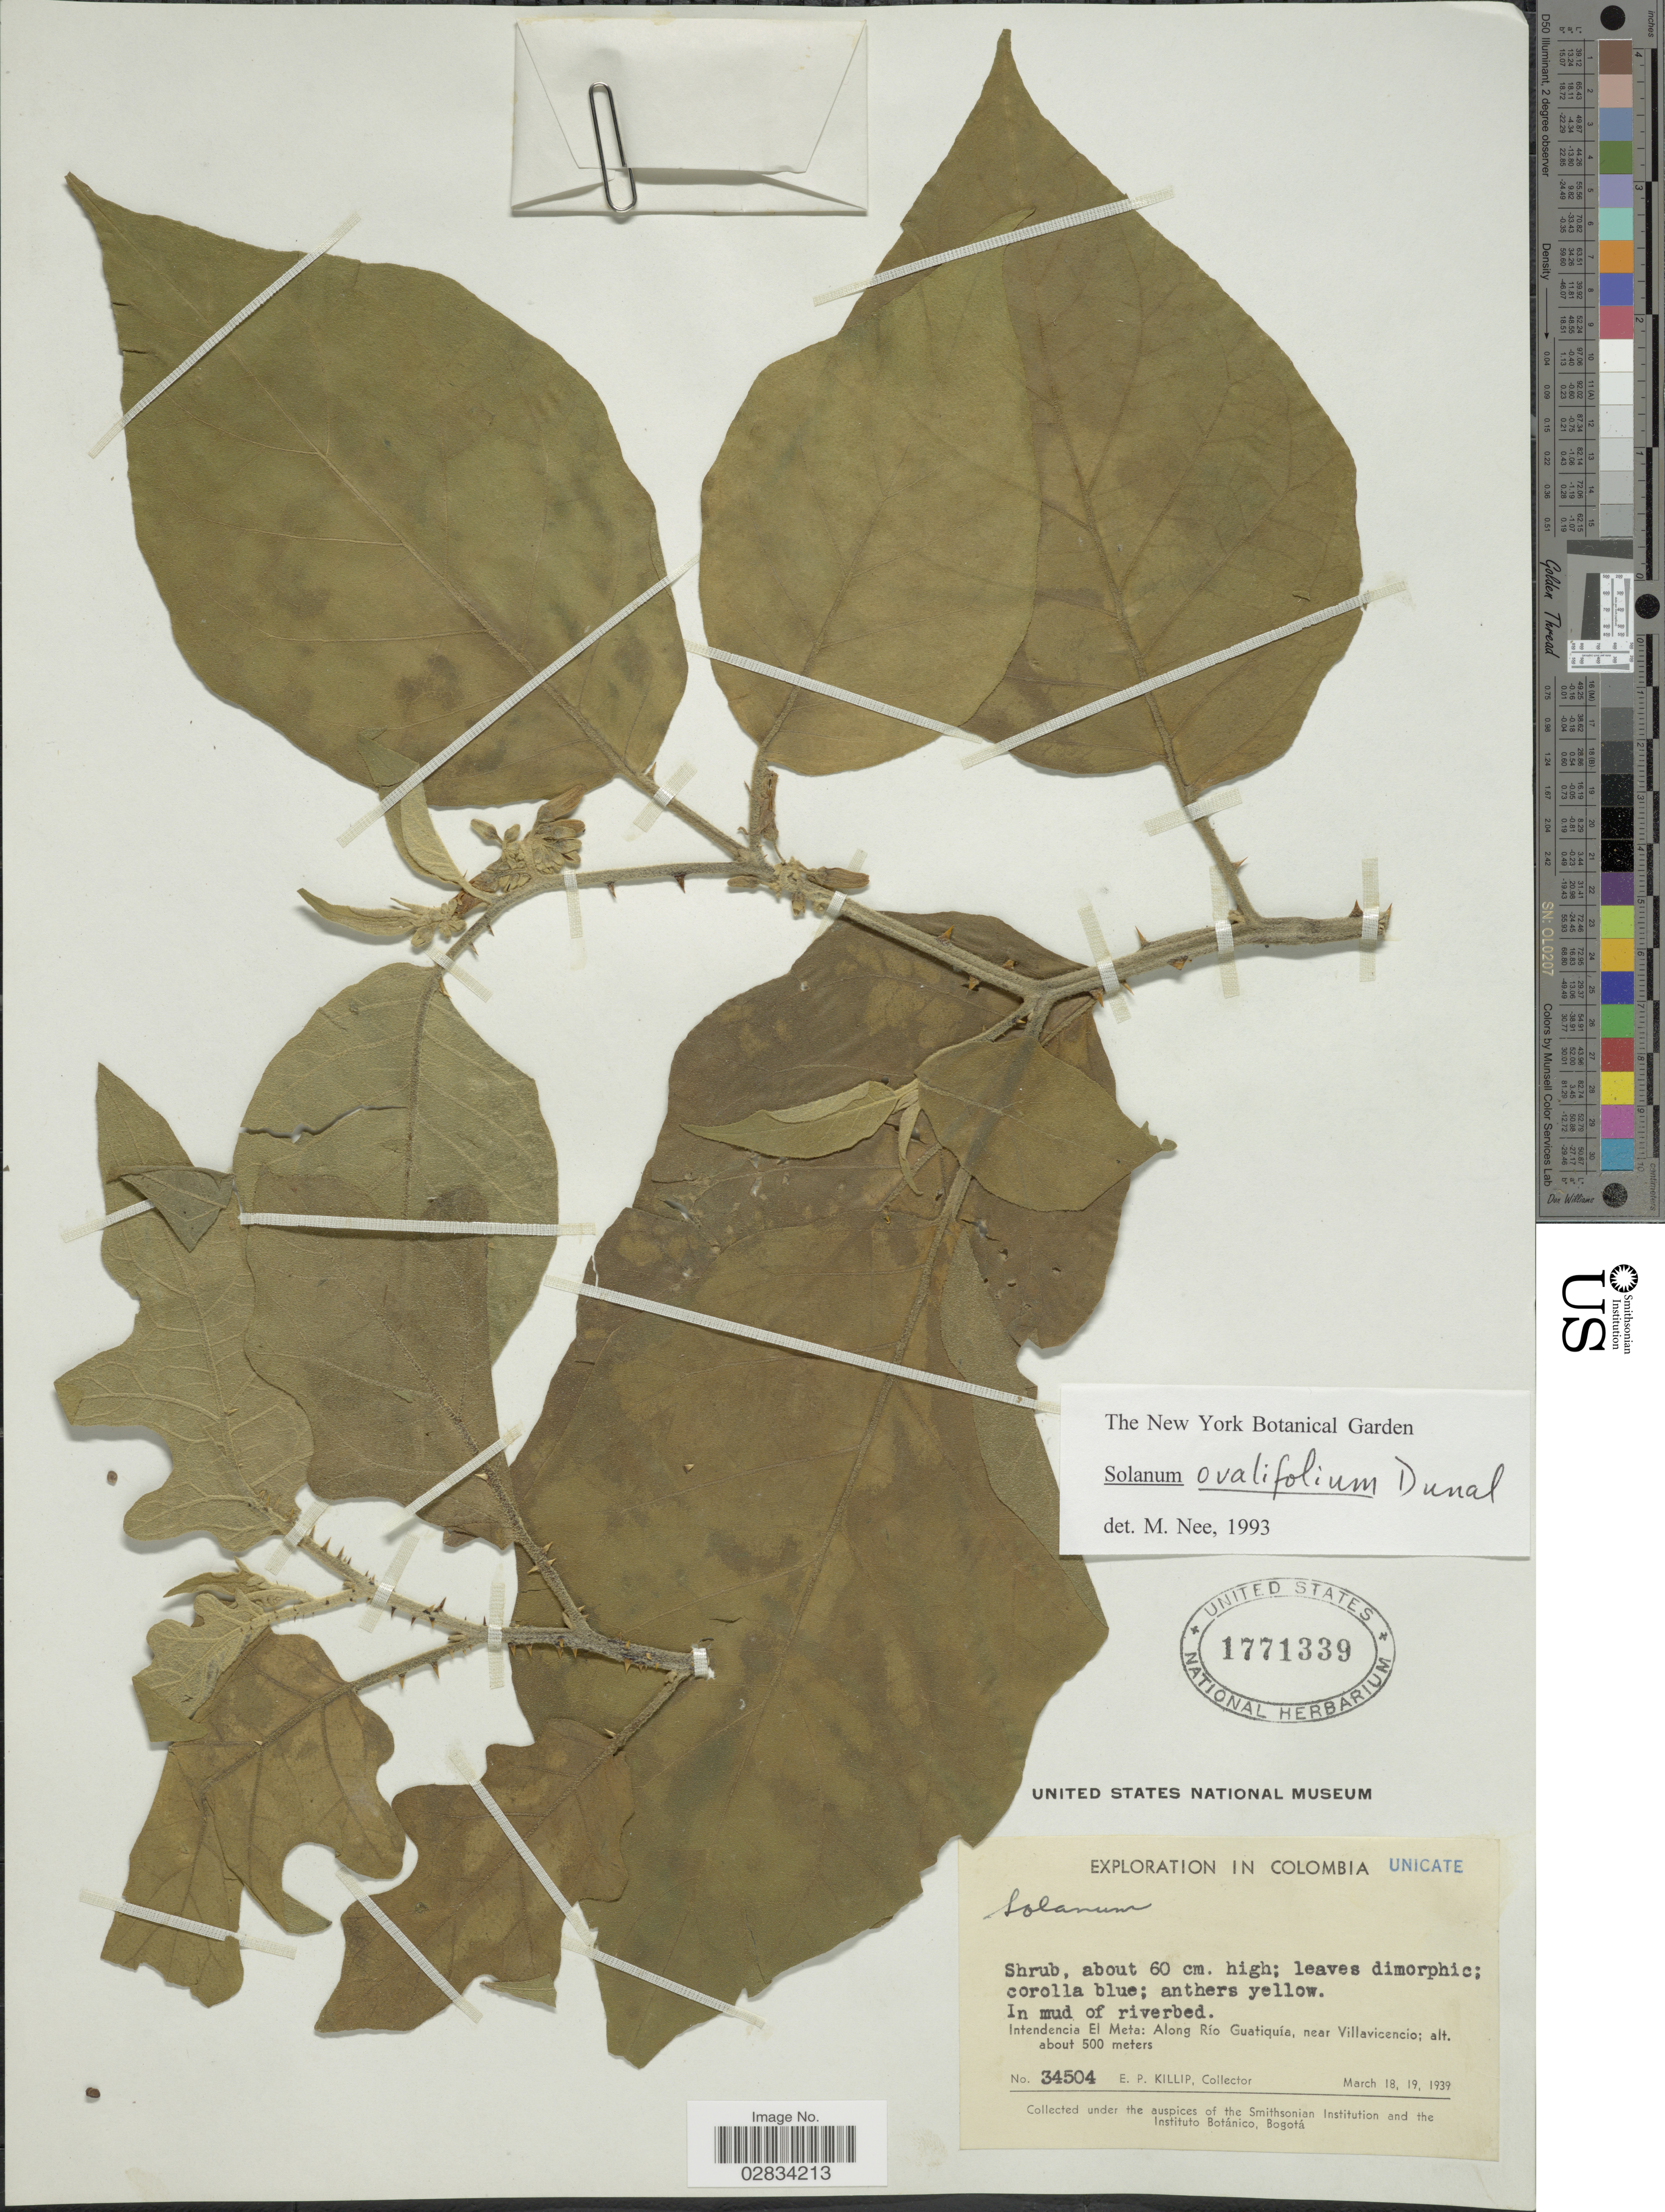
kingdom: Plantae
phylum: Tracheophyta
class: Magnoliopsida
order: Solanales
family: Solanaceae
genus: Solanum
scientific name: Solanum ovalifolium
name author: Dunal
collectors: E. P. Killip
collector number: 34504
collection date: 1939-03-18/1939-03-19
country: Colombia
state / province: Meta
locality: Intendencia El Meta, Along Río Guatiquía, near Villavicencio.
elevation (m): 500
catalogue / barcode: US 1771339